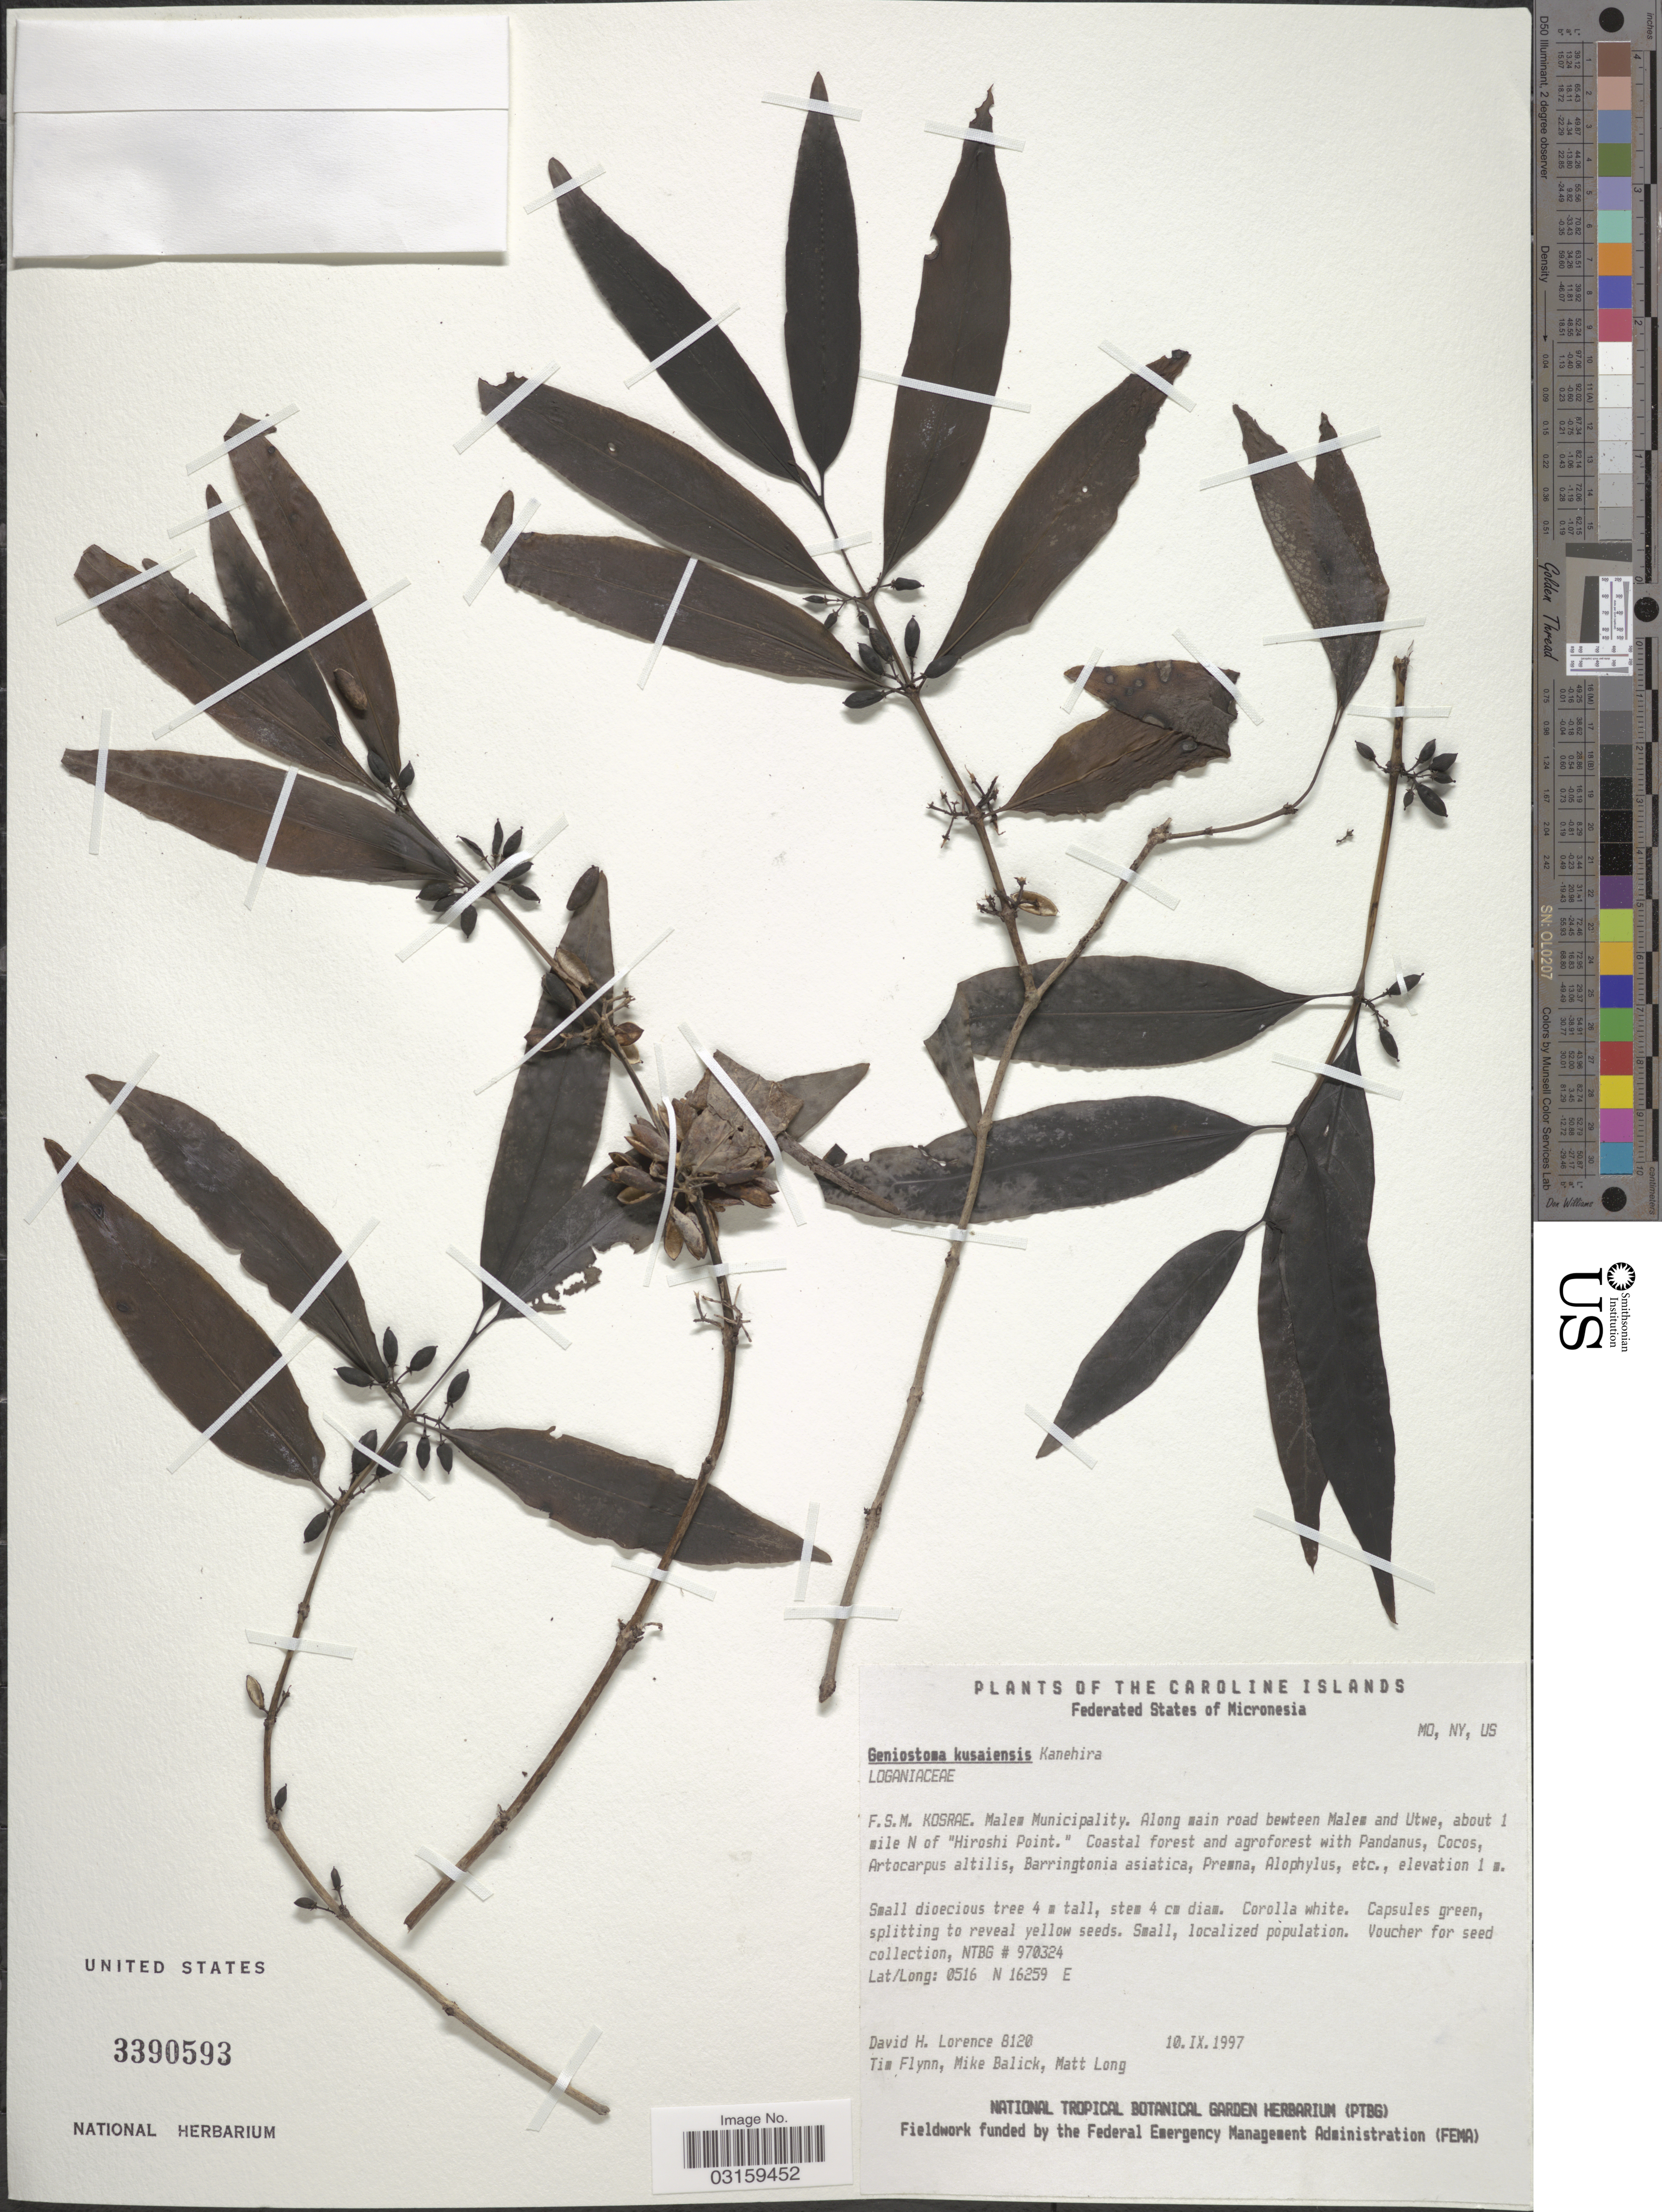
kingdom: Plantae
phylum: Tracheophyta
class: Magnoliopsida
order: Gentianales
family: Loganiaceae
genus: Geniostoma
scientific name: Geniostoma kusaiense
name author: Kaneh.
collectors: D. Lorence, T. Flynn, M. Balick & M. Long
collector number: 8120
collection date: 1997-09-10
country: Micronesia, Federated States of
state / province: Kosrae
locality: F.S.M. Kosrae. Malem Municipality. Along main road between Malem and Utwe, about 1 mile N of "Hiroshi Point".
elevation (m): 1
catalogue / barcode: US 3390593